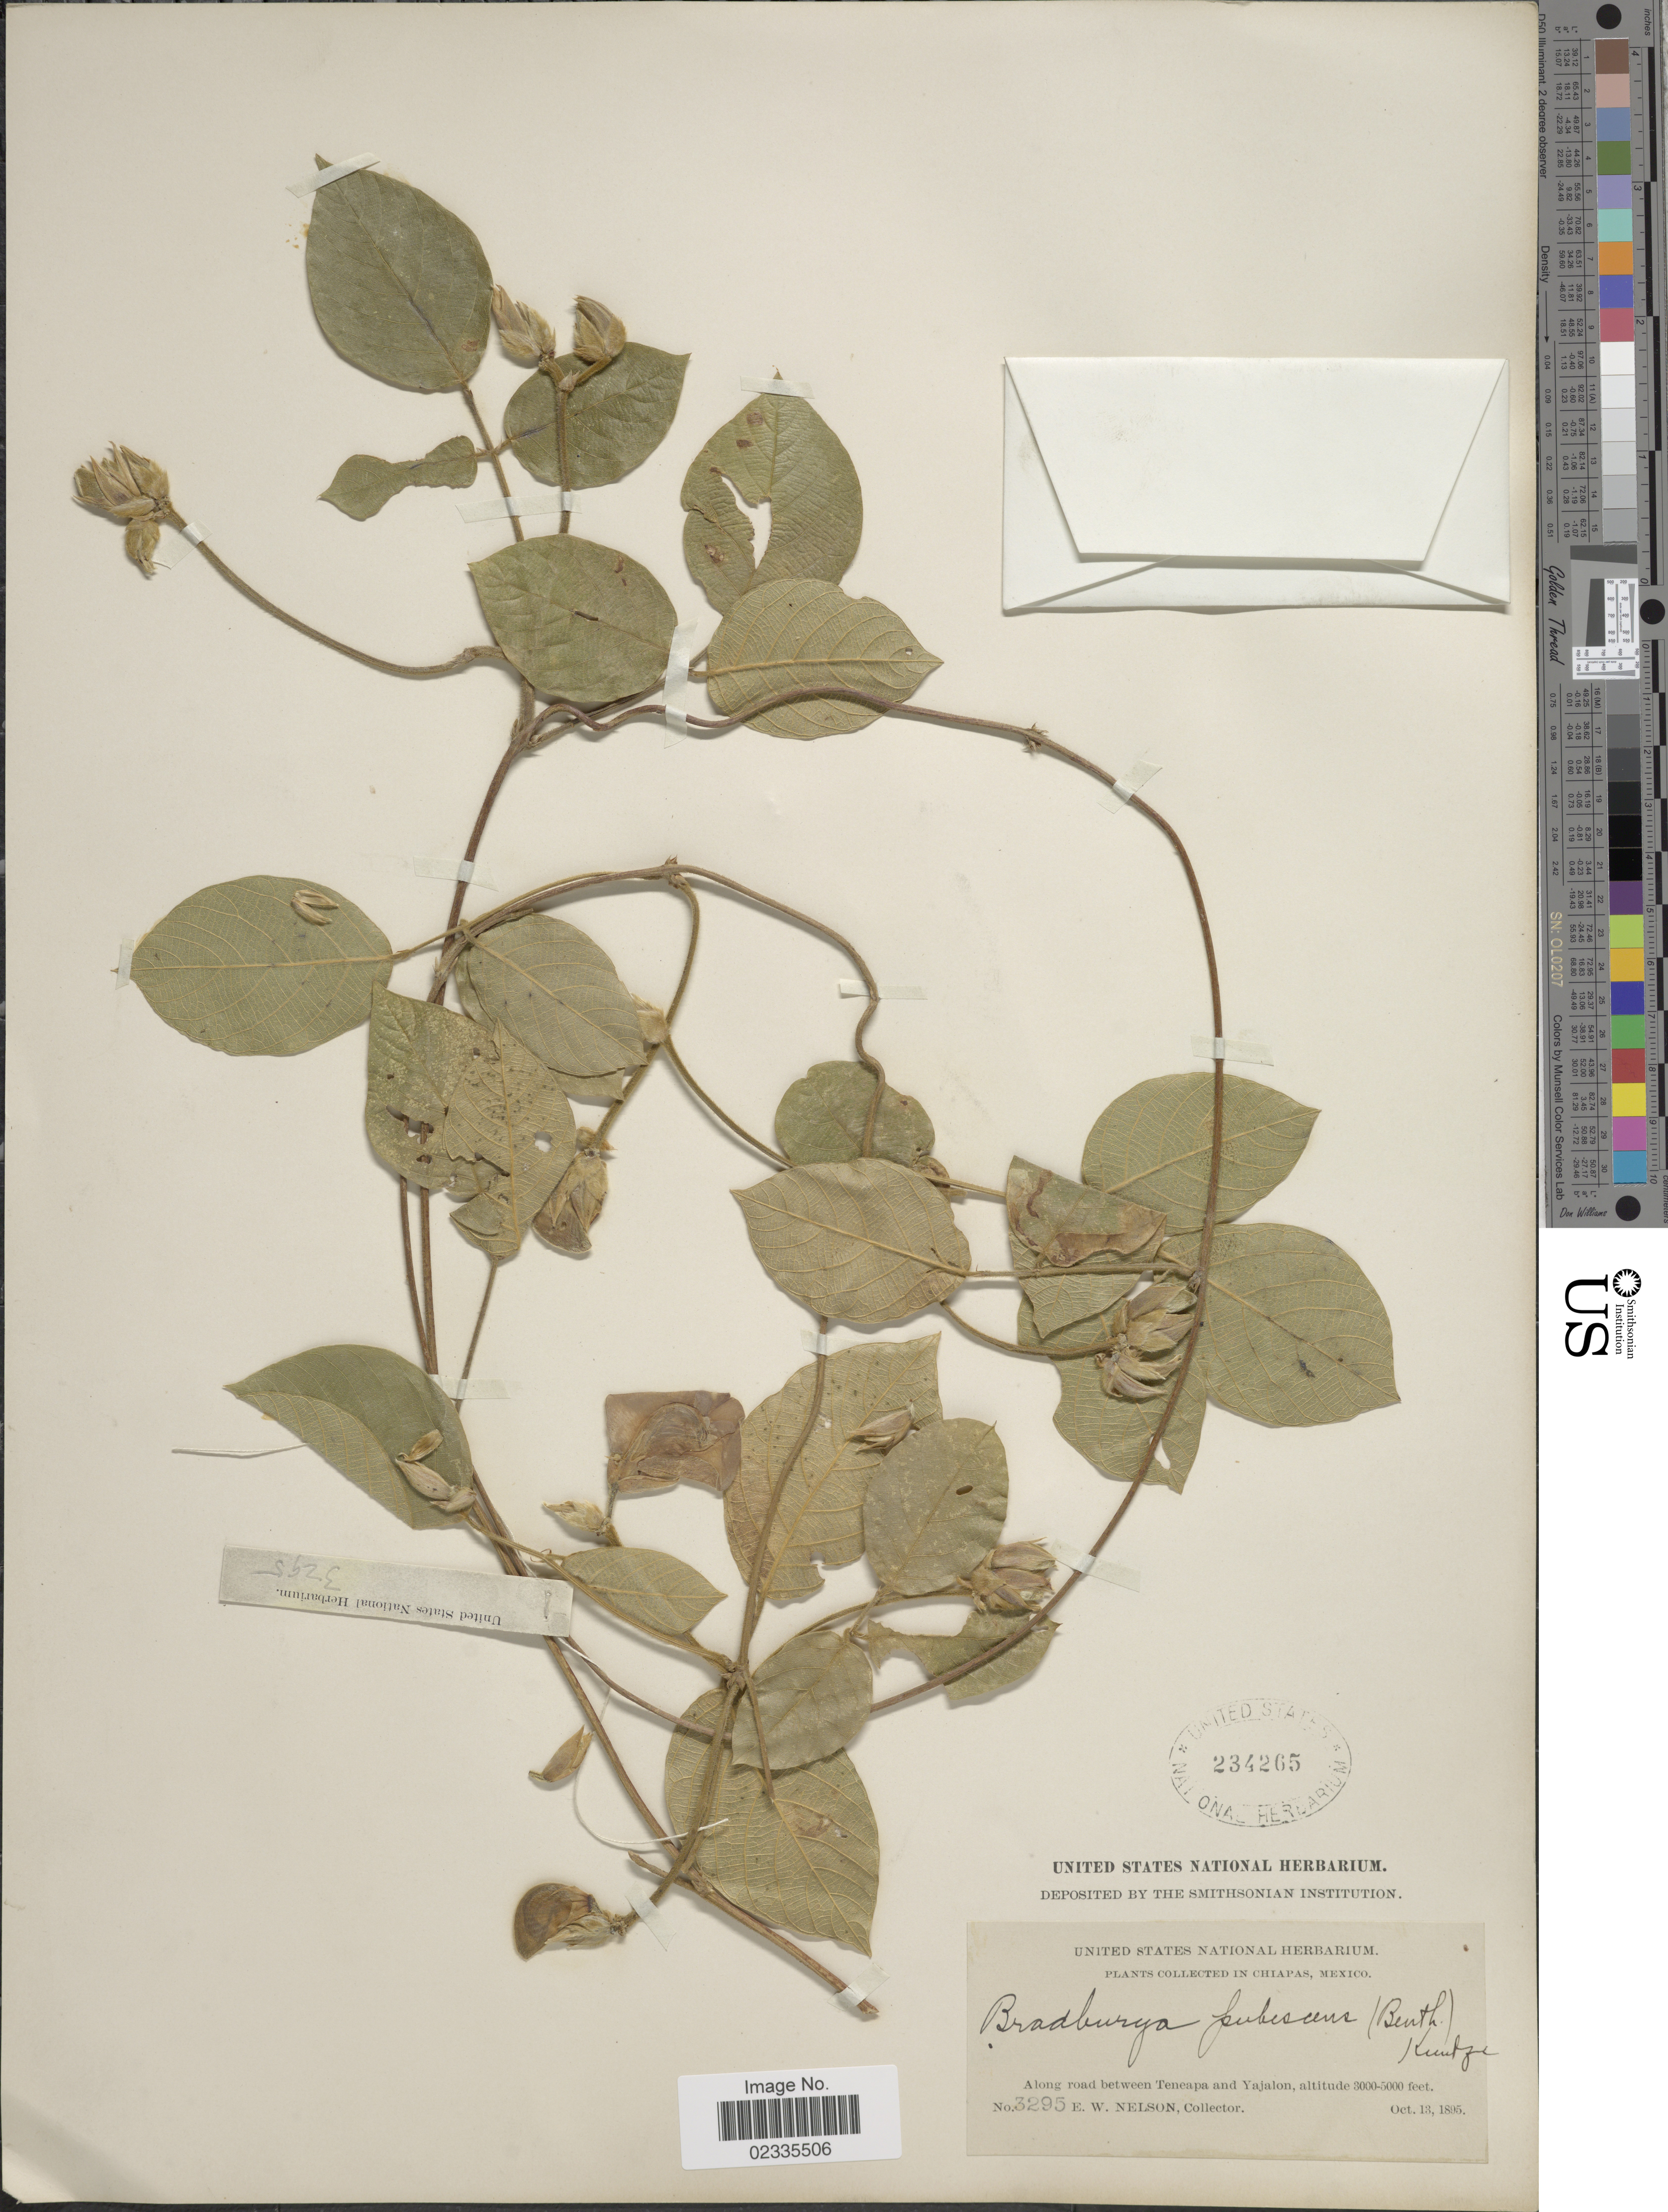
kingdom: Plantae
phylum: Tracheophyta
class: Magnoliopsida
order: Fabales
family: Fabaceae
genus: Centrosema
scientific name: Centrosema pubescens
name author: Benth.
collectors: E. W. Nelson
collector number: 3295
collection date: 1895-10-13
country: Mexico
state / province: Chiapas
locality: Along road between Teneapa and Yajalon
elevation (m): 914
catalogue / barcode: US 234265